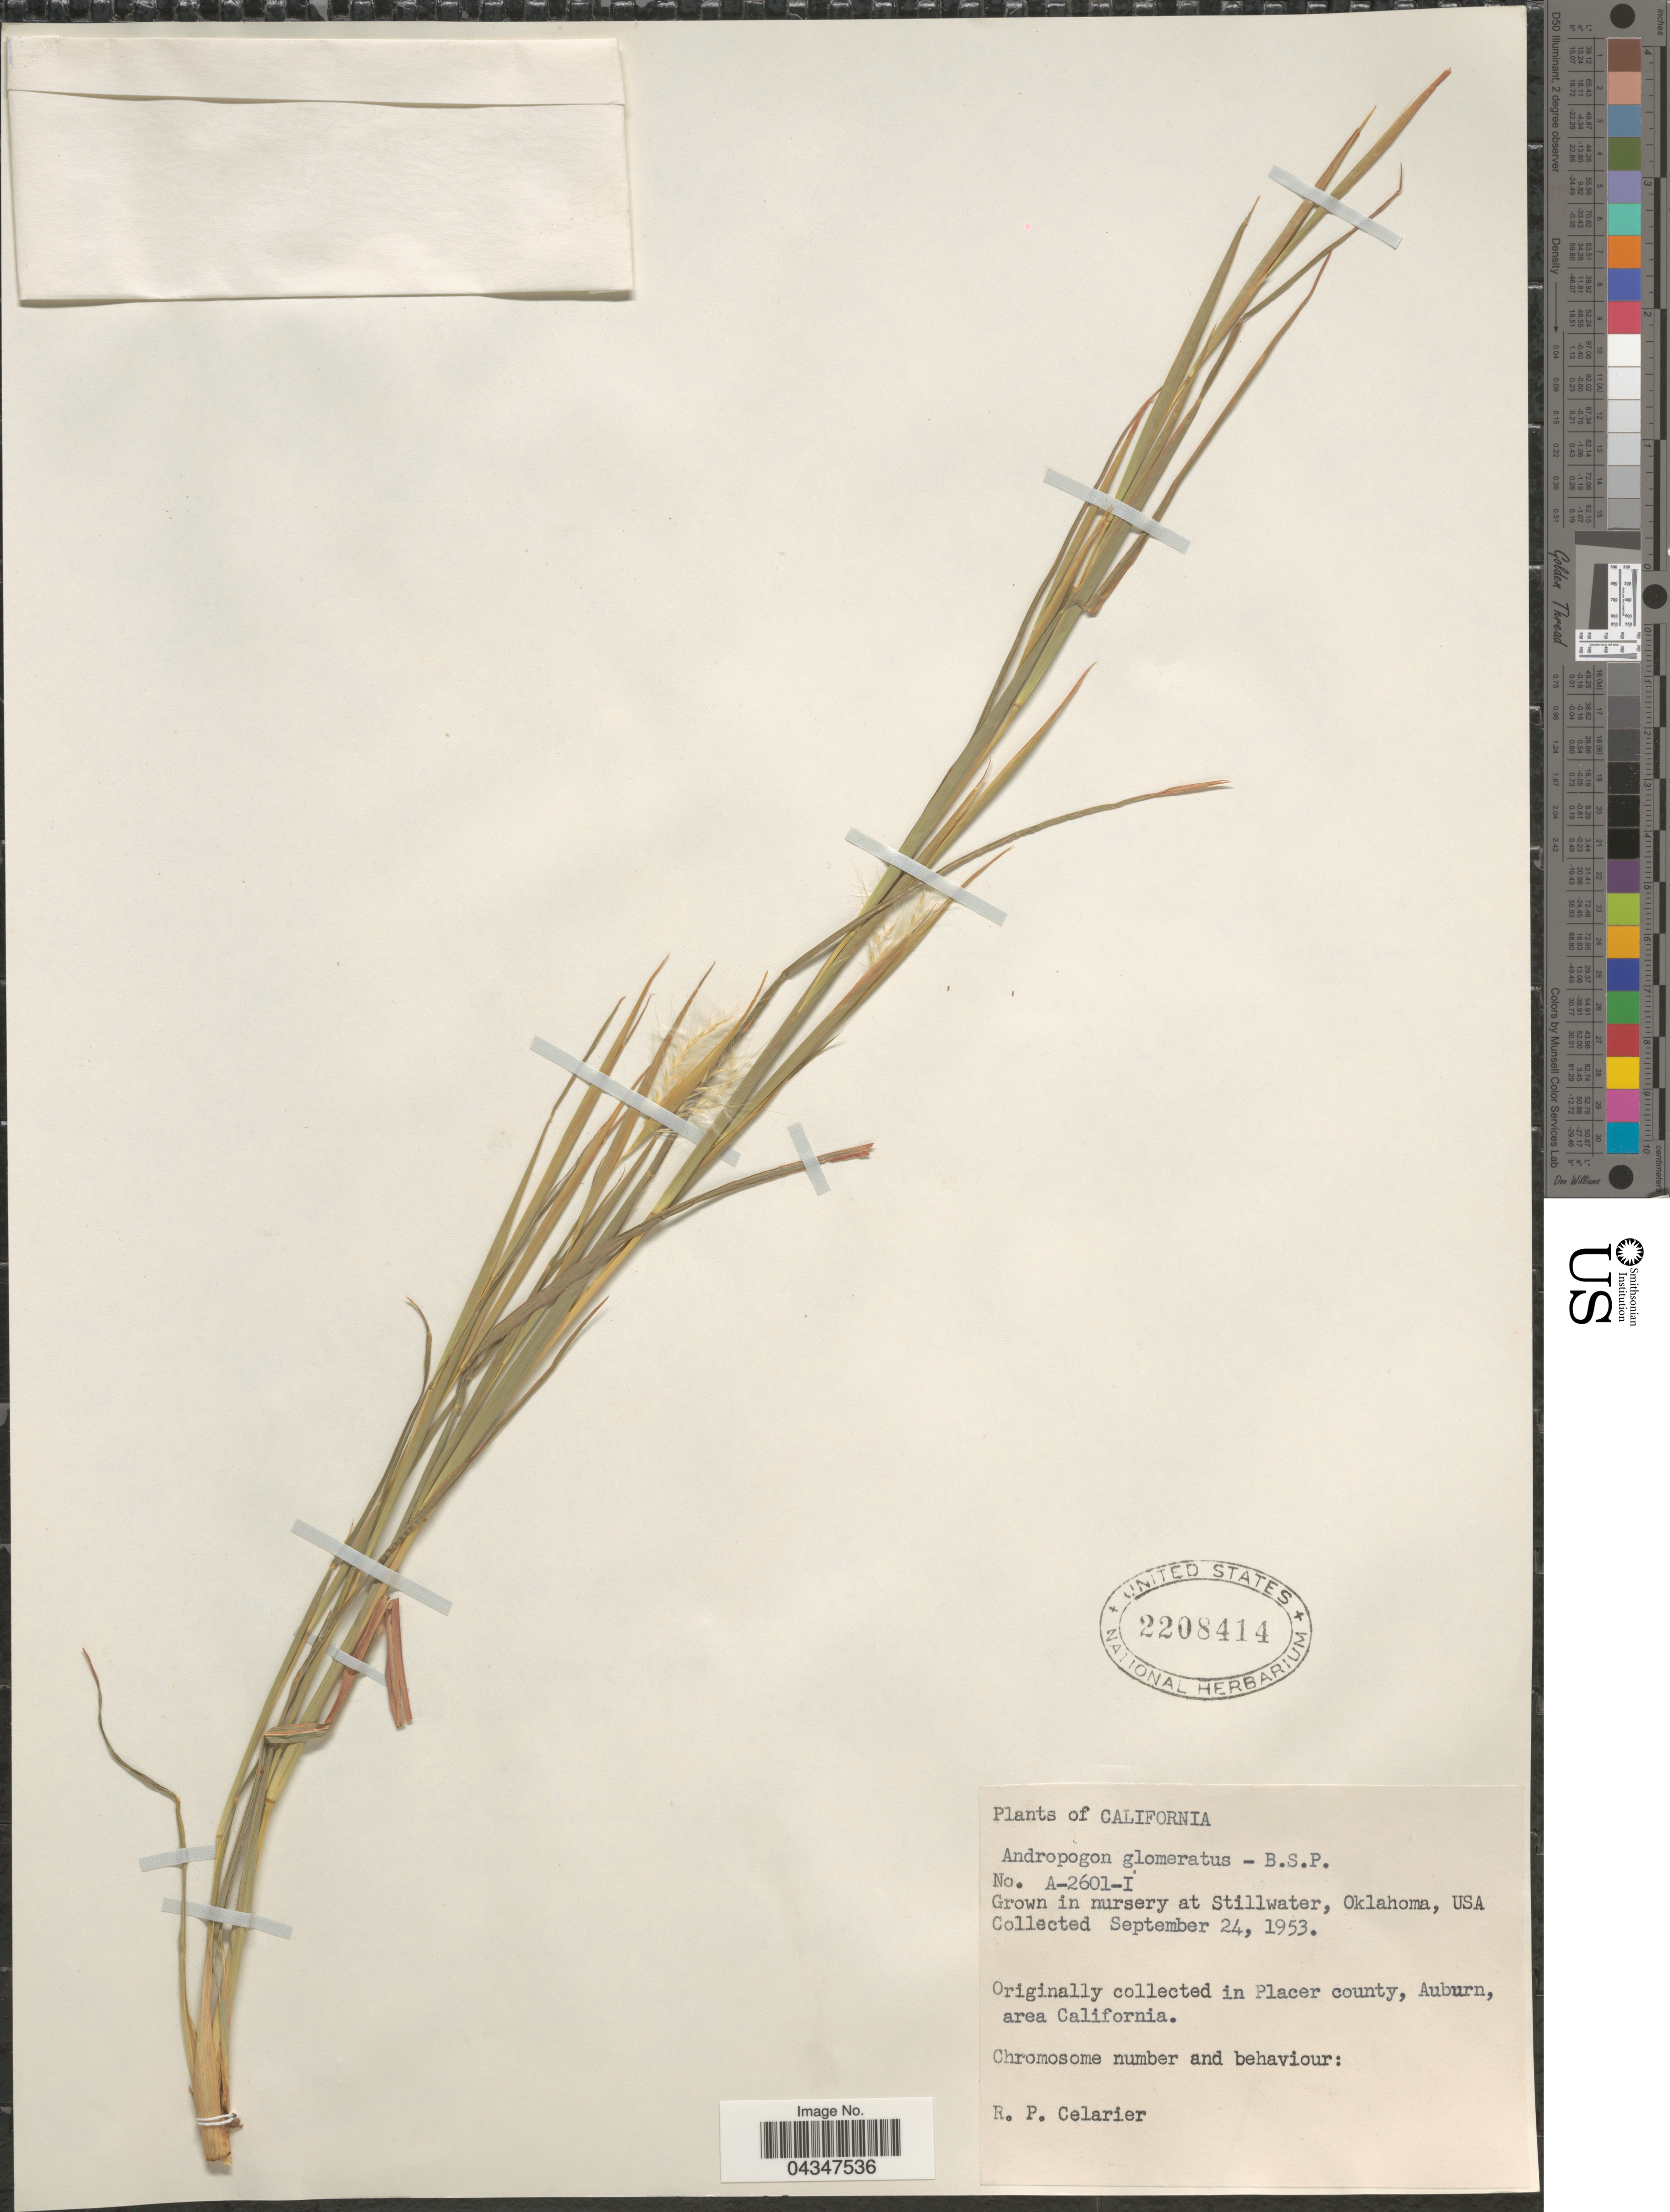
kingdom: Plantae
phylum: Tracheophyta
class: Liliopsida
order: Poales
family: Poaceae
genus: Andropogon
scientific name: Andropogon glomeratus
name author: (Walter) Britton, Stearns & Poggenb.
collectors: R. Celarier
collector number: A-2601-I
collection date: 1953-09-24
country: United States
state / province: Oklahoma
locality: In nursery at Stillwater.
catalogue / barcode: US 2208414